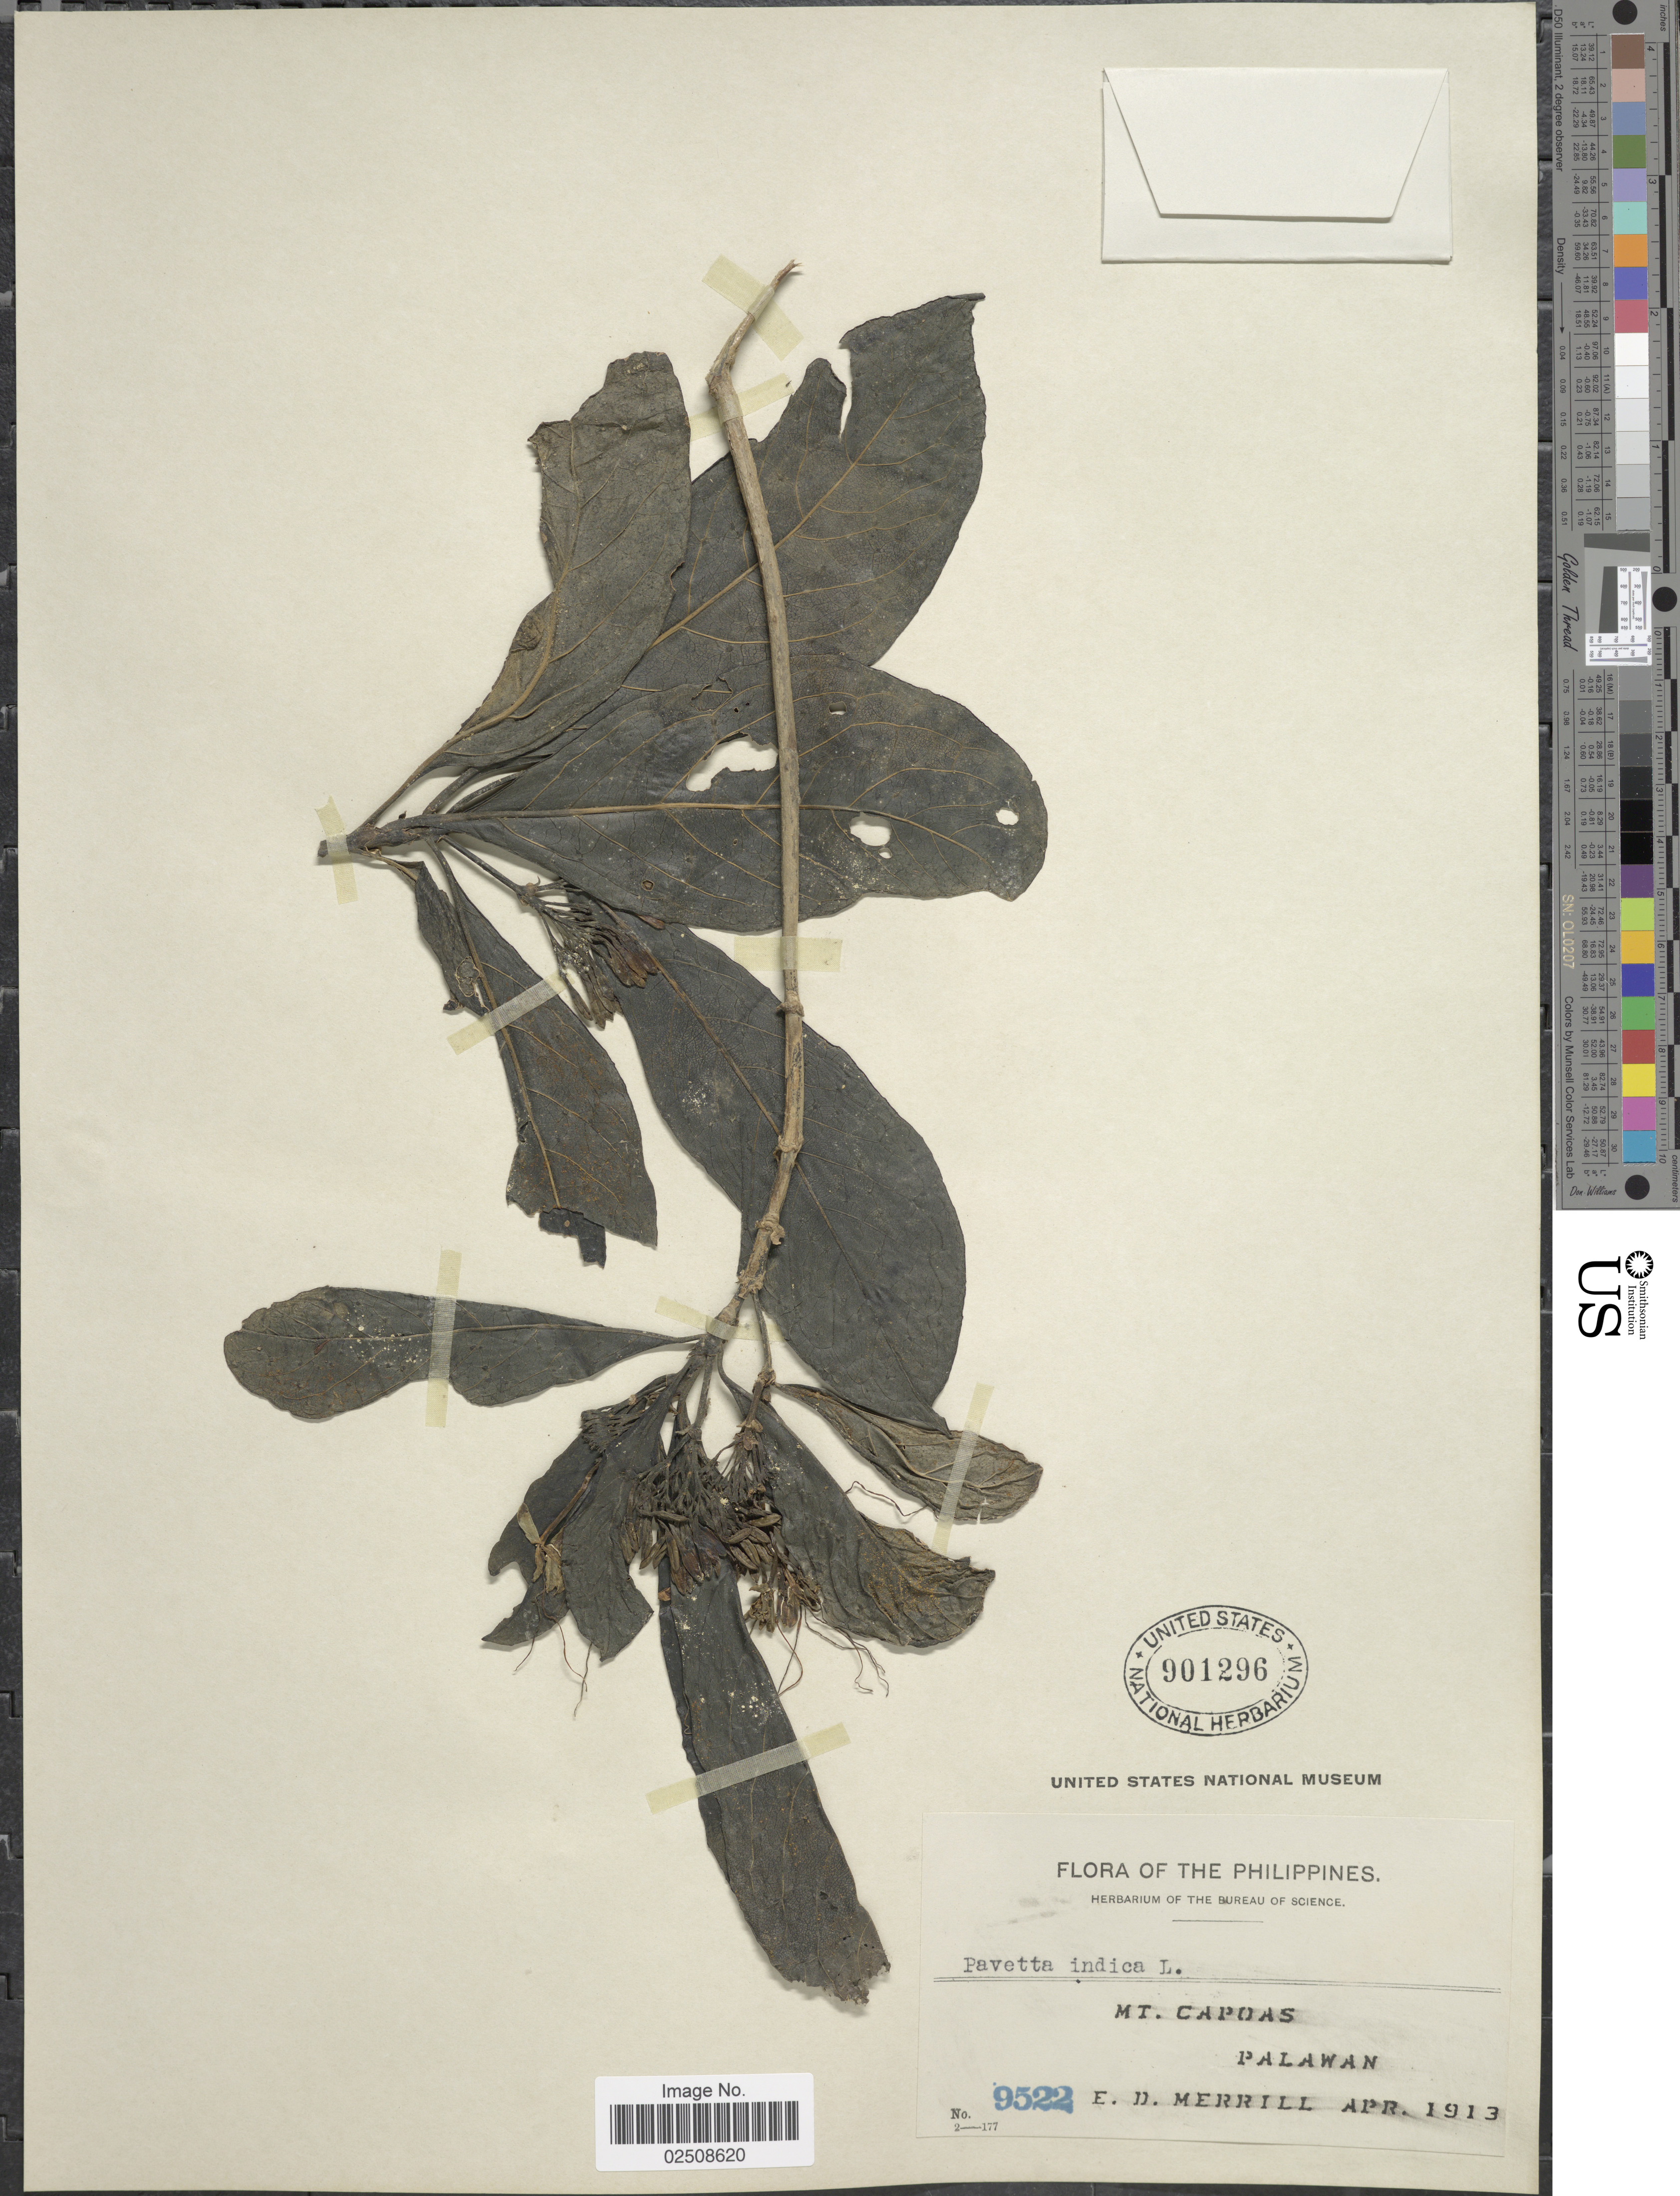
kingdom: Plantae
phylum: Tracheophyta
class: Magnoliopsida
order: Gentianales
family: Rubiaceae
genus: Pavetta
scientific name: Pavetta indica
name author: L.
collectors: E. D. Merrill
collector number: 9522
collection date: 1913-04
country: Philippines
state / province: Mimaropa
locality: Mt. Capoas, Palawan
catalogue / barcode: US 901296